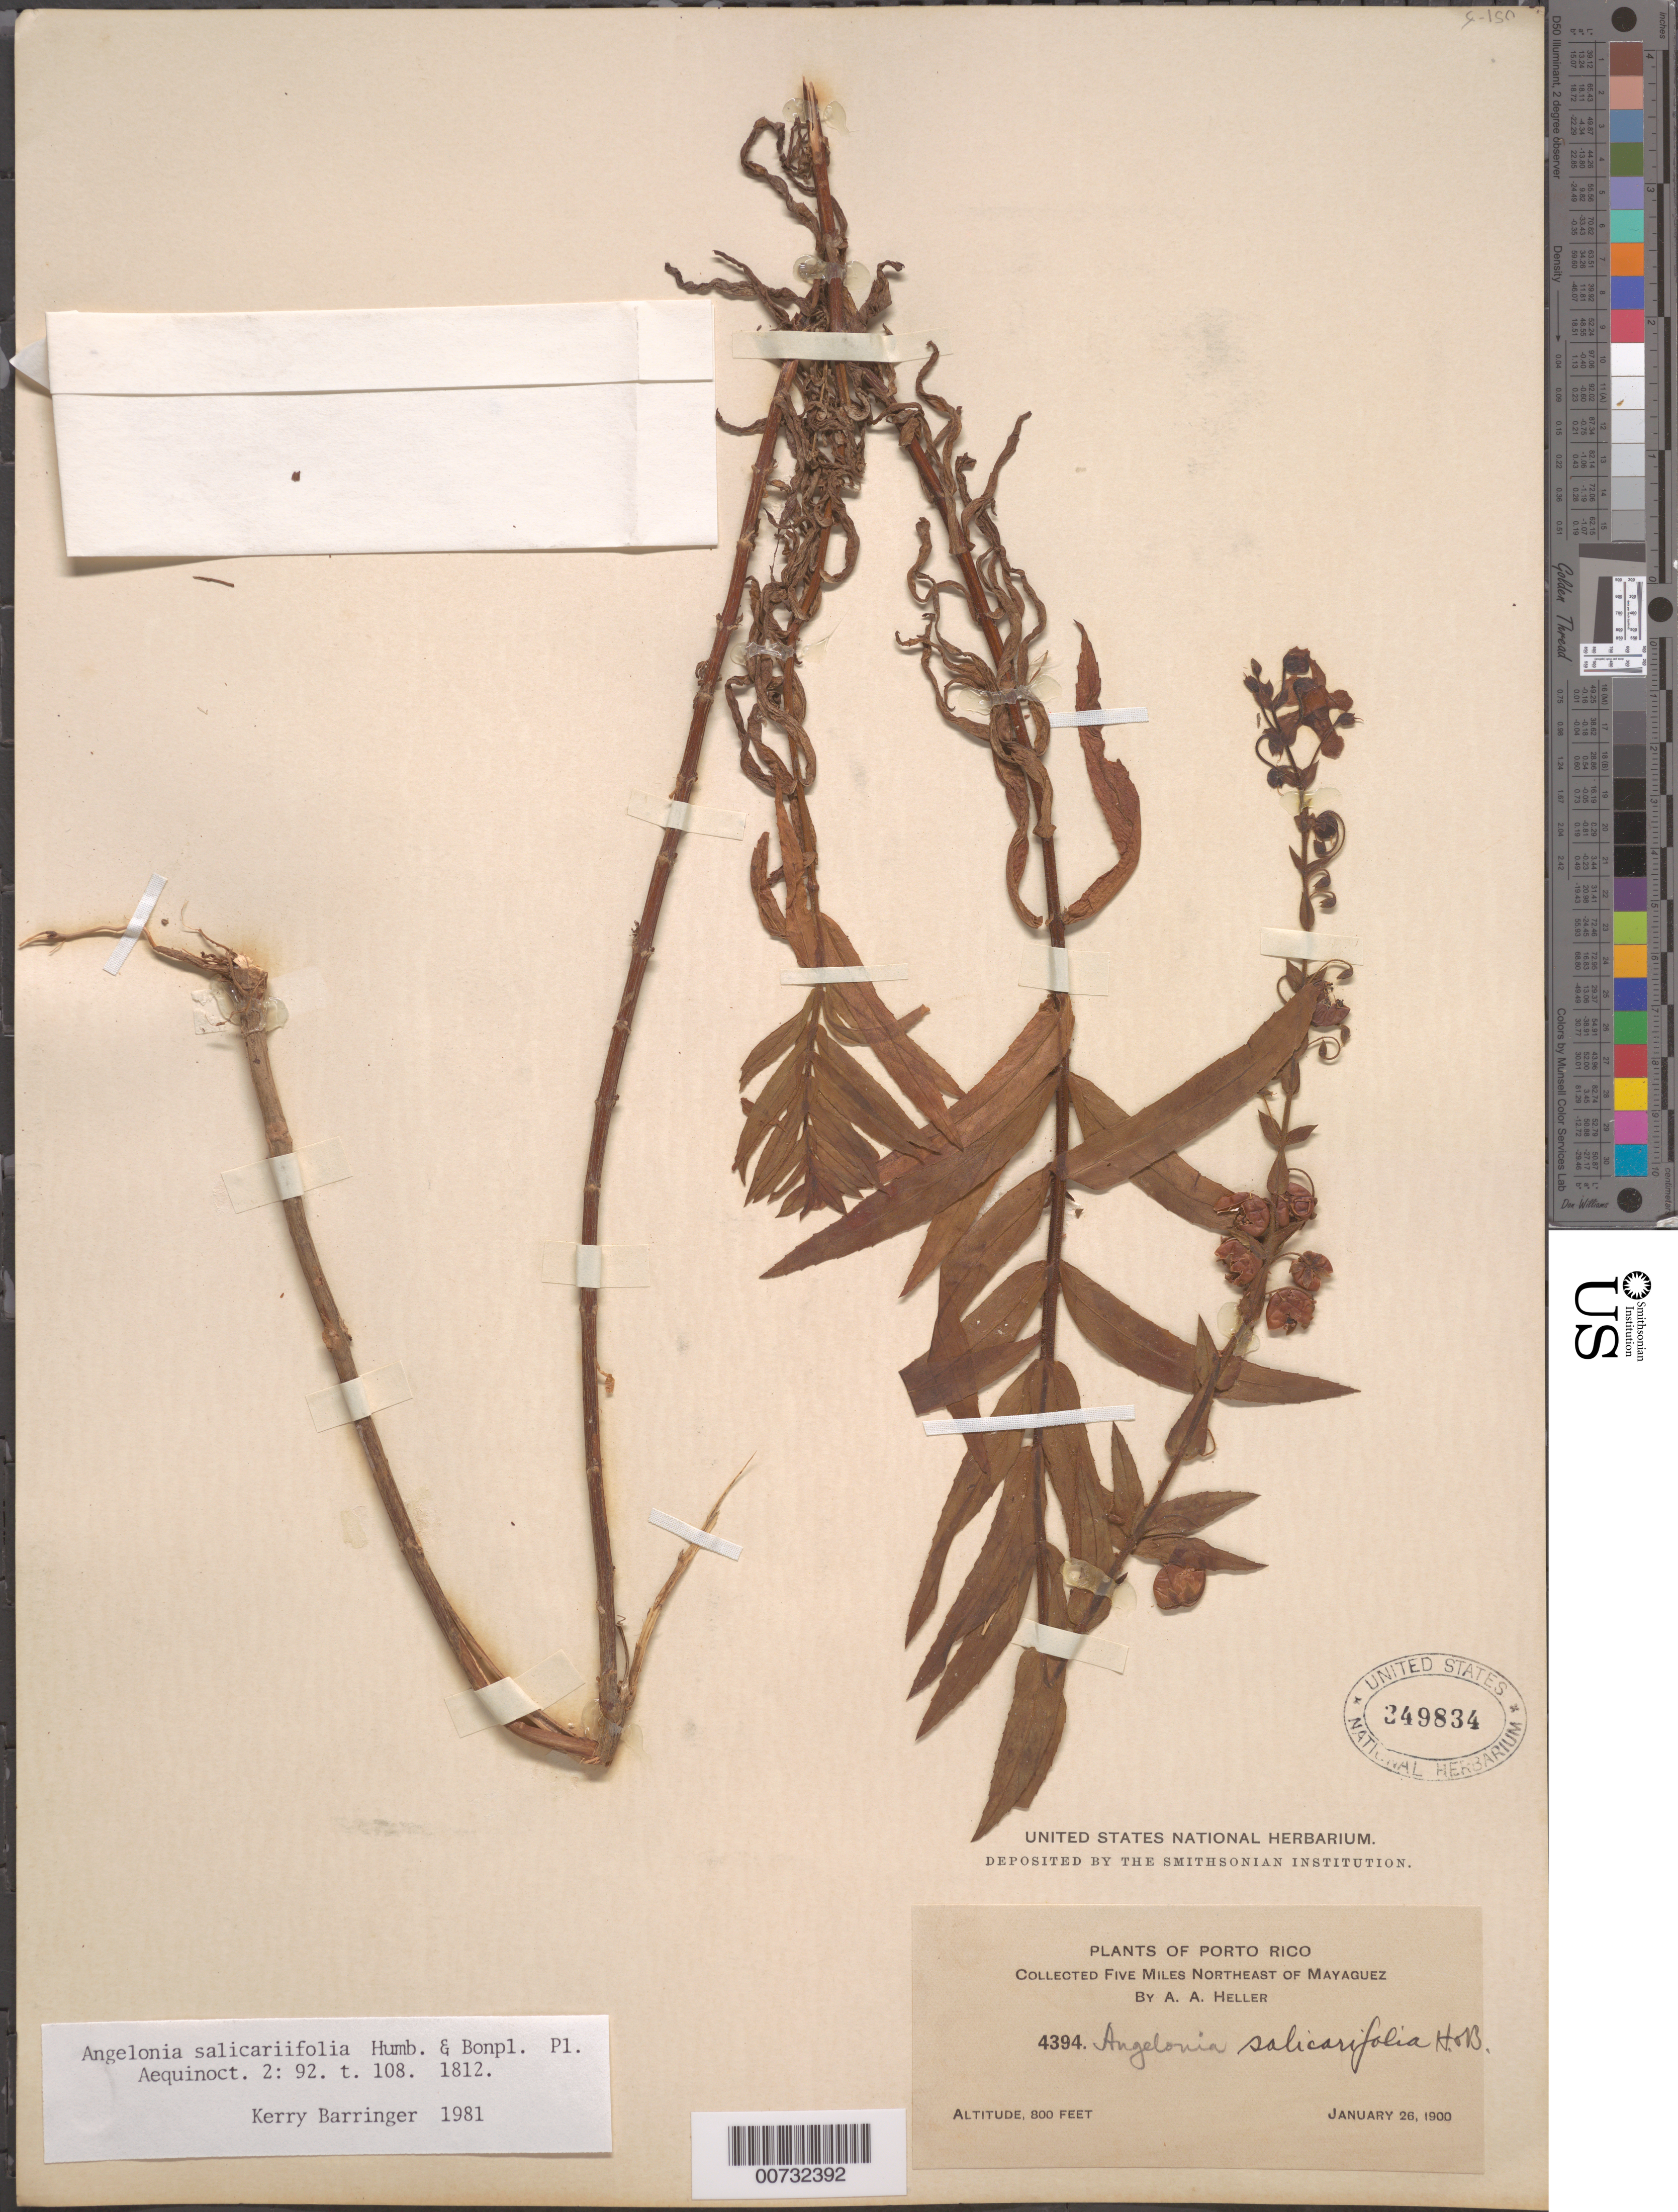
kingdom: Plantae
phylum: Tracheophyta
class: Magnoliopsida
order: Lamiales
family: Plantaginaceae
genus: Angelonia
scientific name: Angelonia salicariifolia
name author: Bonpl.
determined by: Barringer, K.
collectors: A. A. Heller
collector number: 4394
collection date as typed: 26 Jan 1900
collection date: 1900-01-26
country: Puerto Rico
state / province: Mayagüez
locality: Mayaguez, 5 mi NE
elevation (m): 244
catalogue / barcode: US 349834